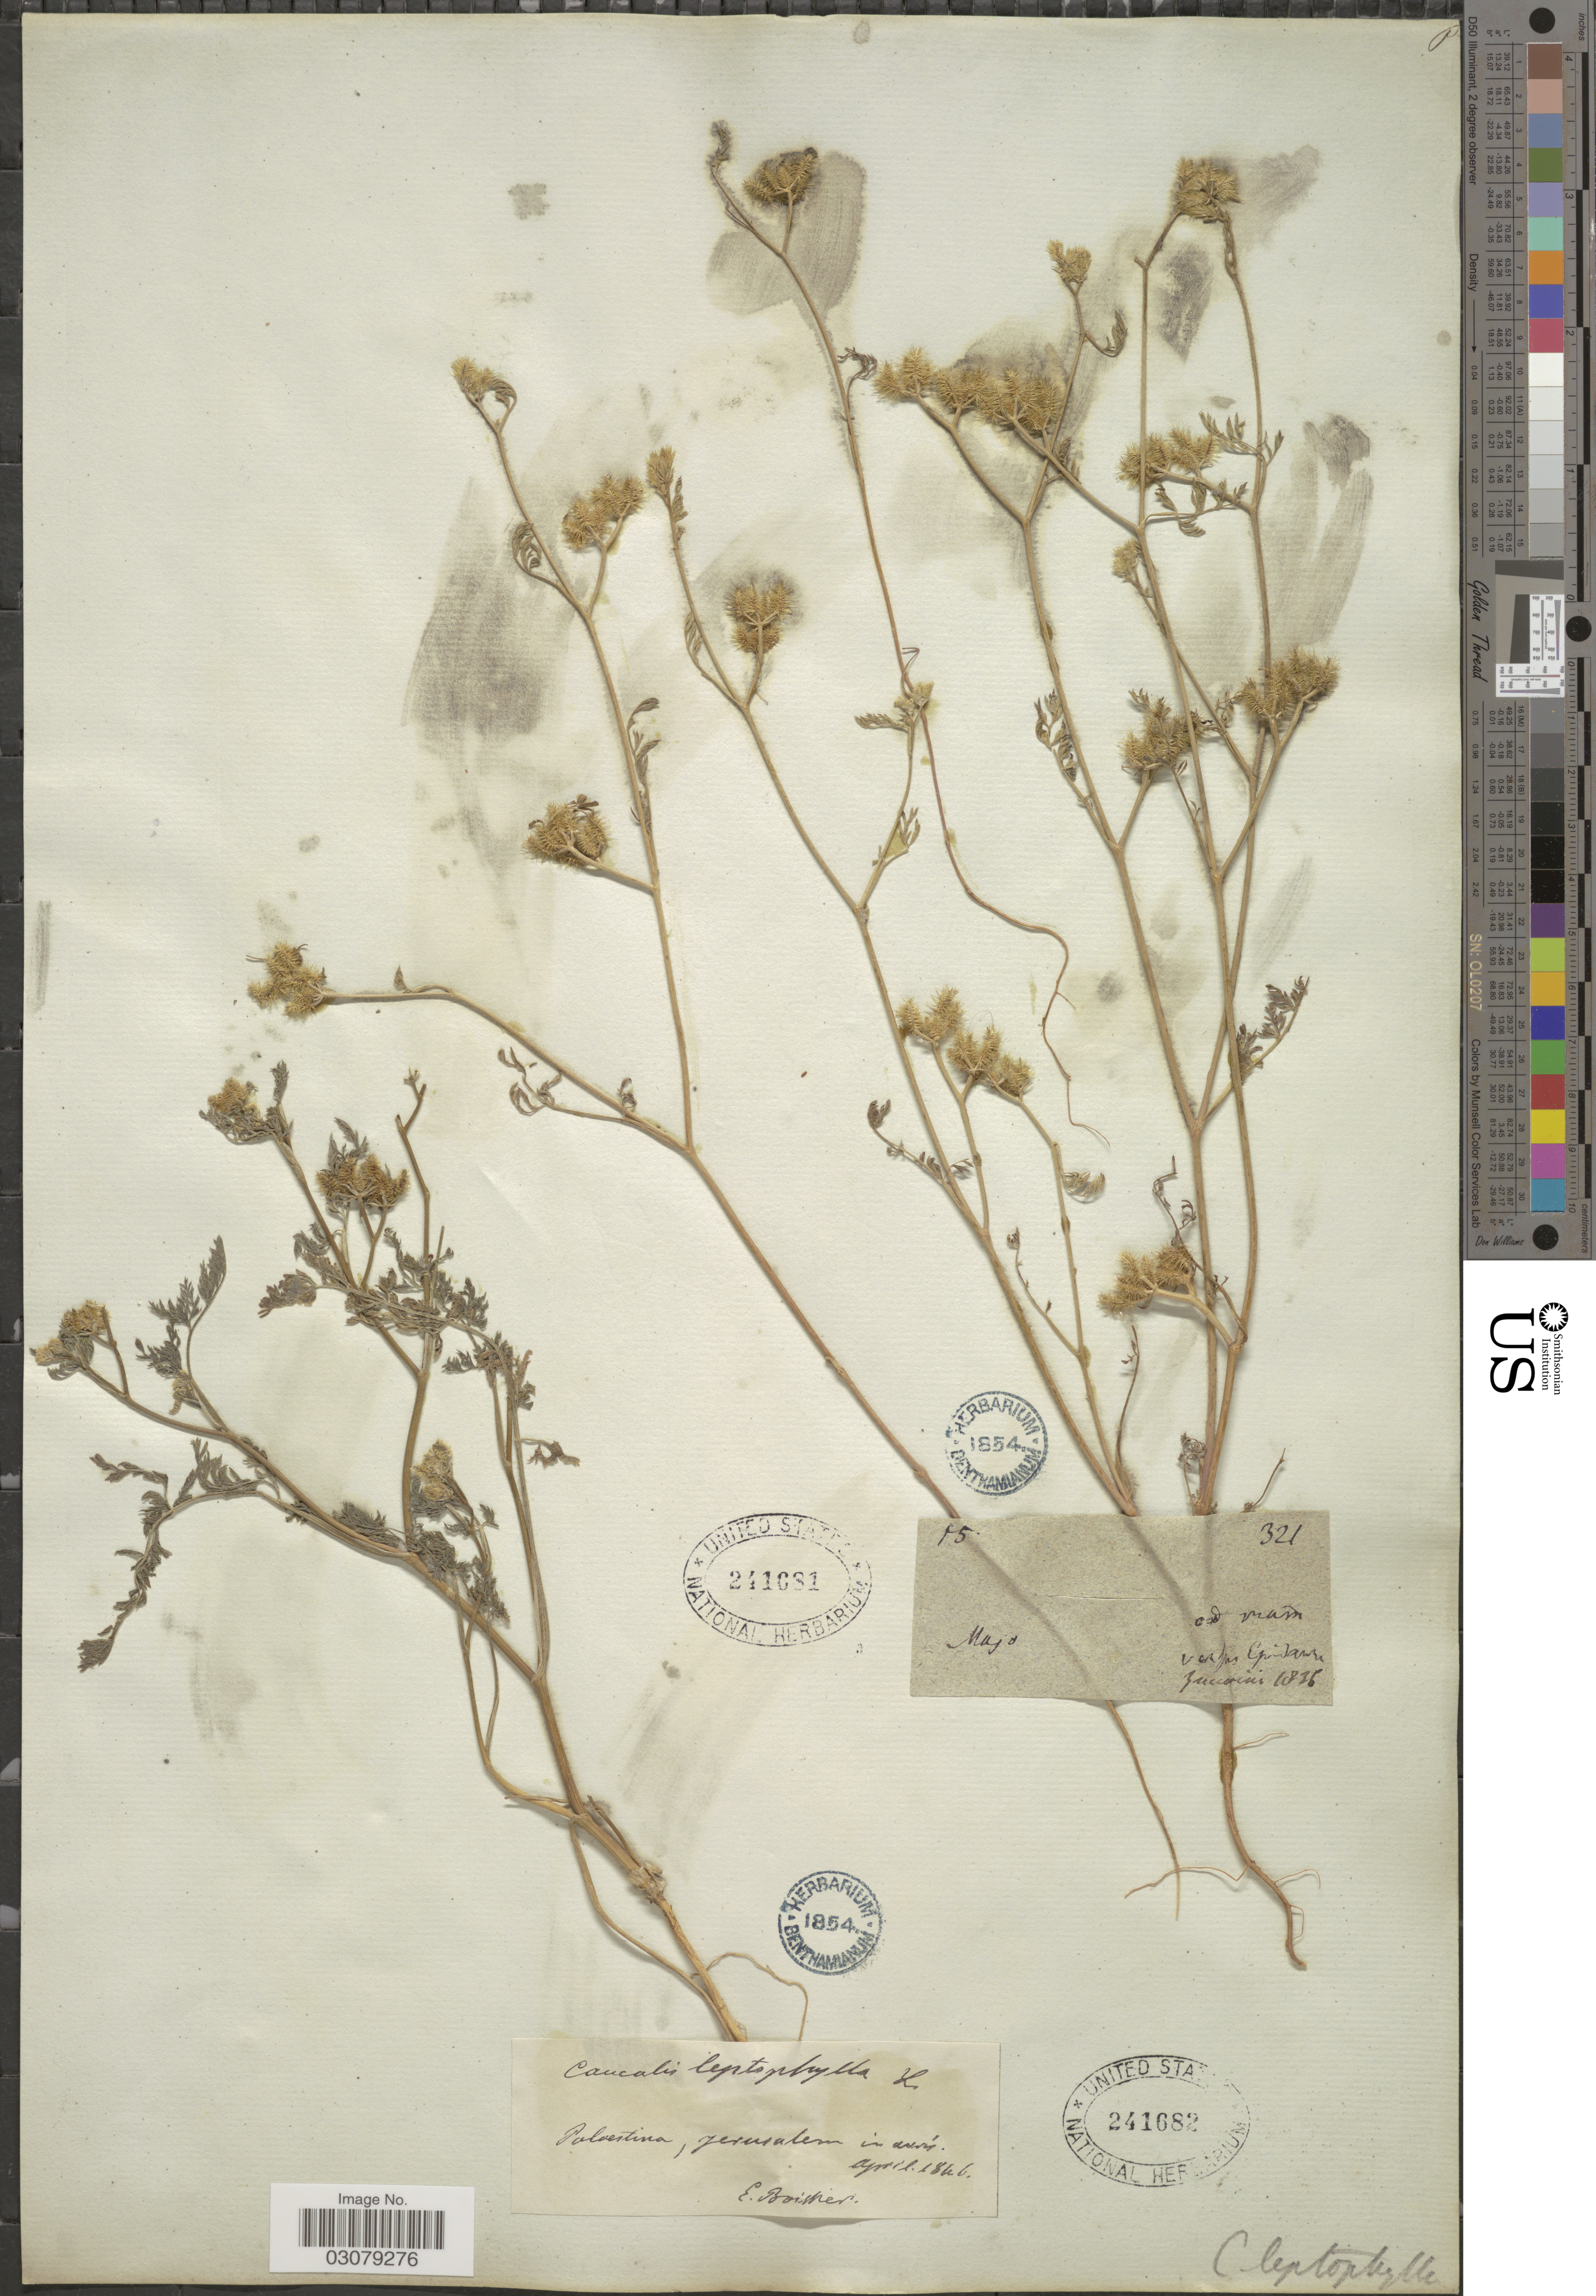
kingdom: Plantae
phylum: Tracheophyta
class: Magnoliopsida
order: Apiales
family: Apiaceae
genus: Torilis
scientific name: Torilis leptophylla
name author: (L.) Rchb. f.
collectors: Zuccarini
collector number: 1836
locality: Ad vias, [illegible text] Epinlawre[interpreted].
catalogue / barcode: US 241681